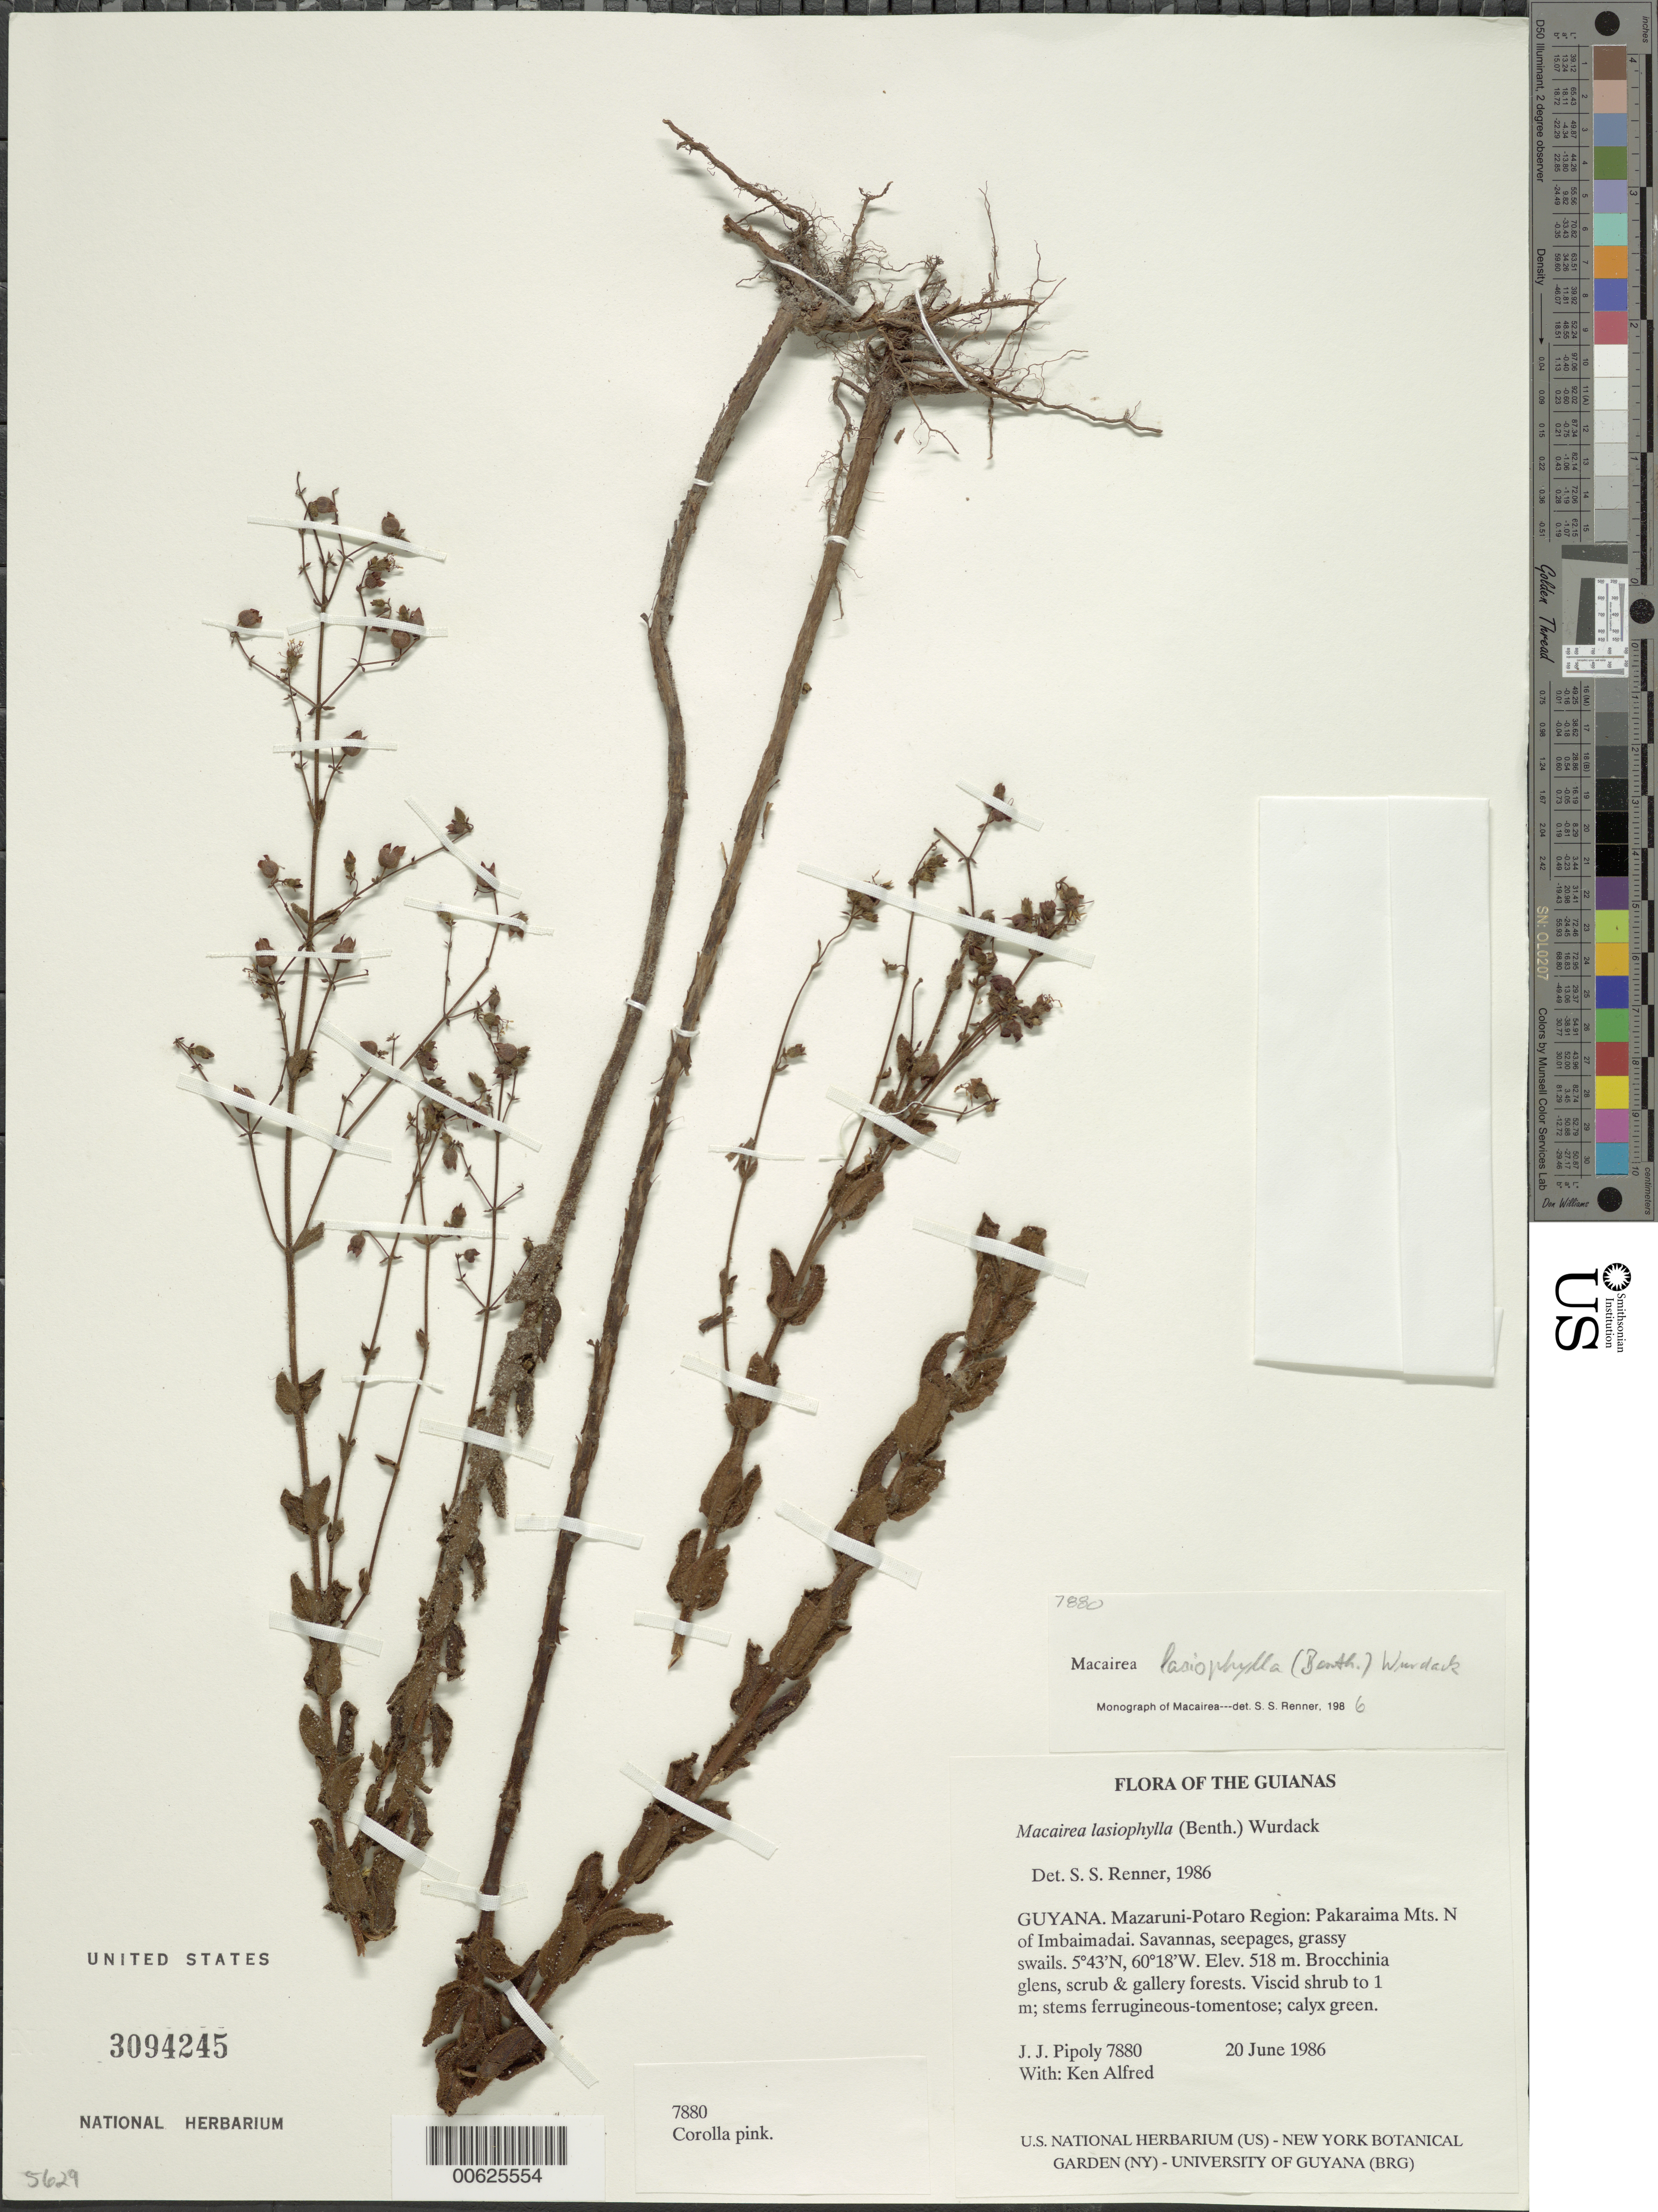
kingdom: Plantae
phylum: Tracheophyta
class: Magnoliopsida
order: Myrtales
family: Melastomataceae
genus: Macairea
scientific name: Macairea lasiophylla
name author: (Benth.) Wurdack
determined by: Renner, S. S.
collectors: J. J. Pipoly & K. Alfred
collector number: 7880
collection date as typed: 20 June 1986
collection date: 1986-06-20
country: Guyana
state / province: Cuyuni-Mazaruni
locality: Pakaraima Mts. N of Imbaimadai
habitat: Savannas, seepages, grassy swails, Brocchinia glens, scrub & gallery forests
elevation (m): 518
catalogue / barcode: US 3094245